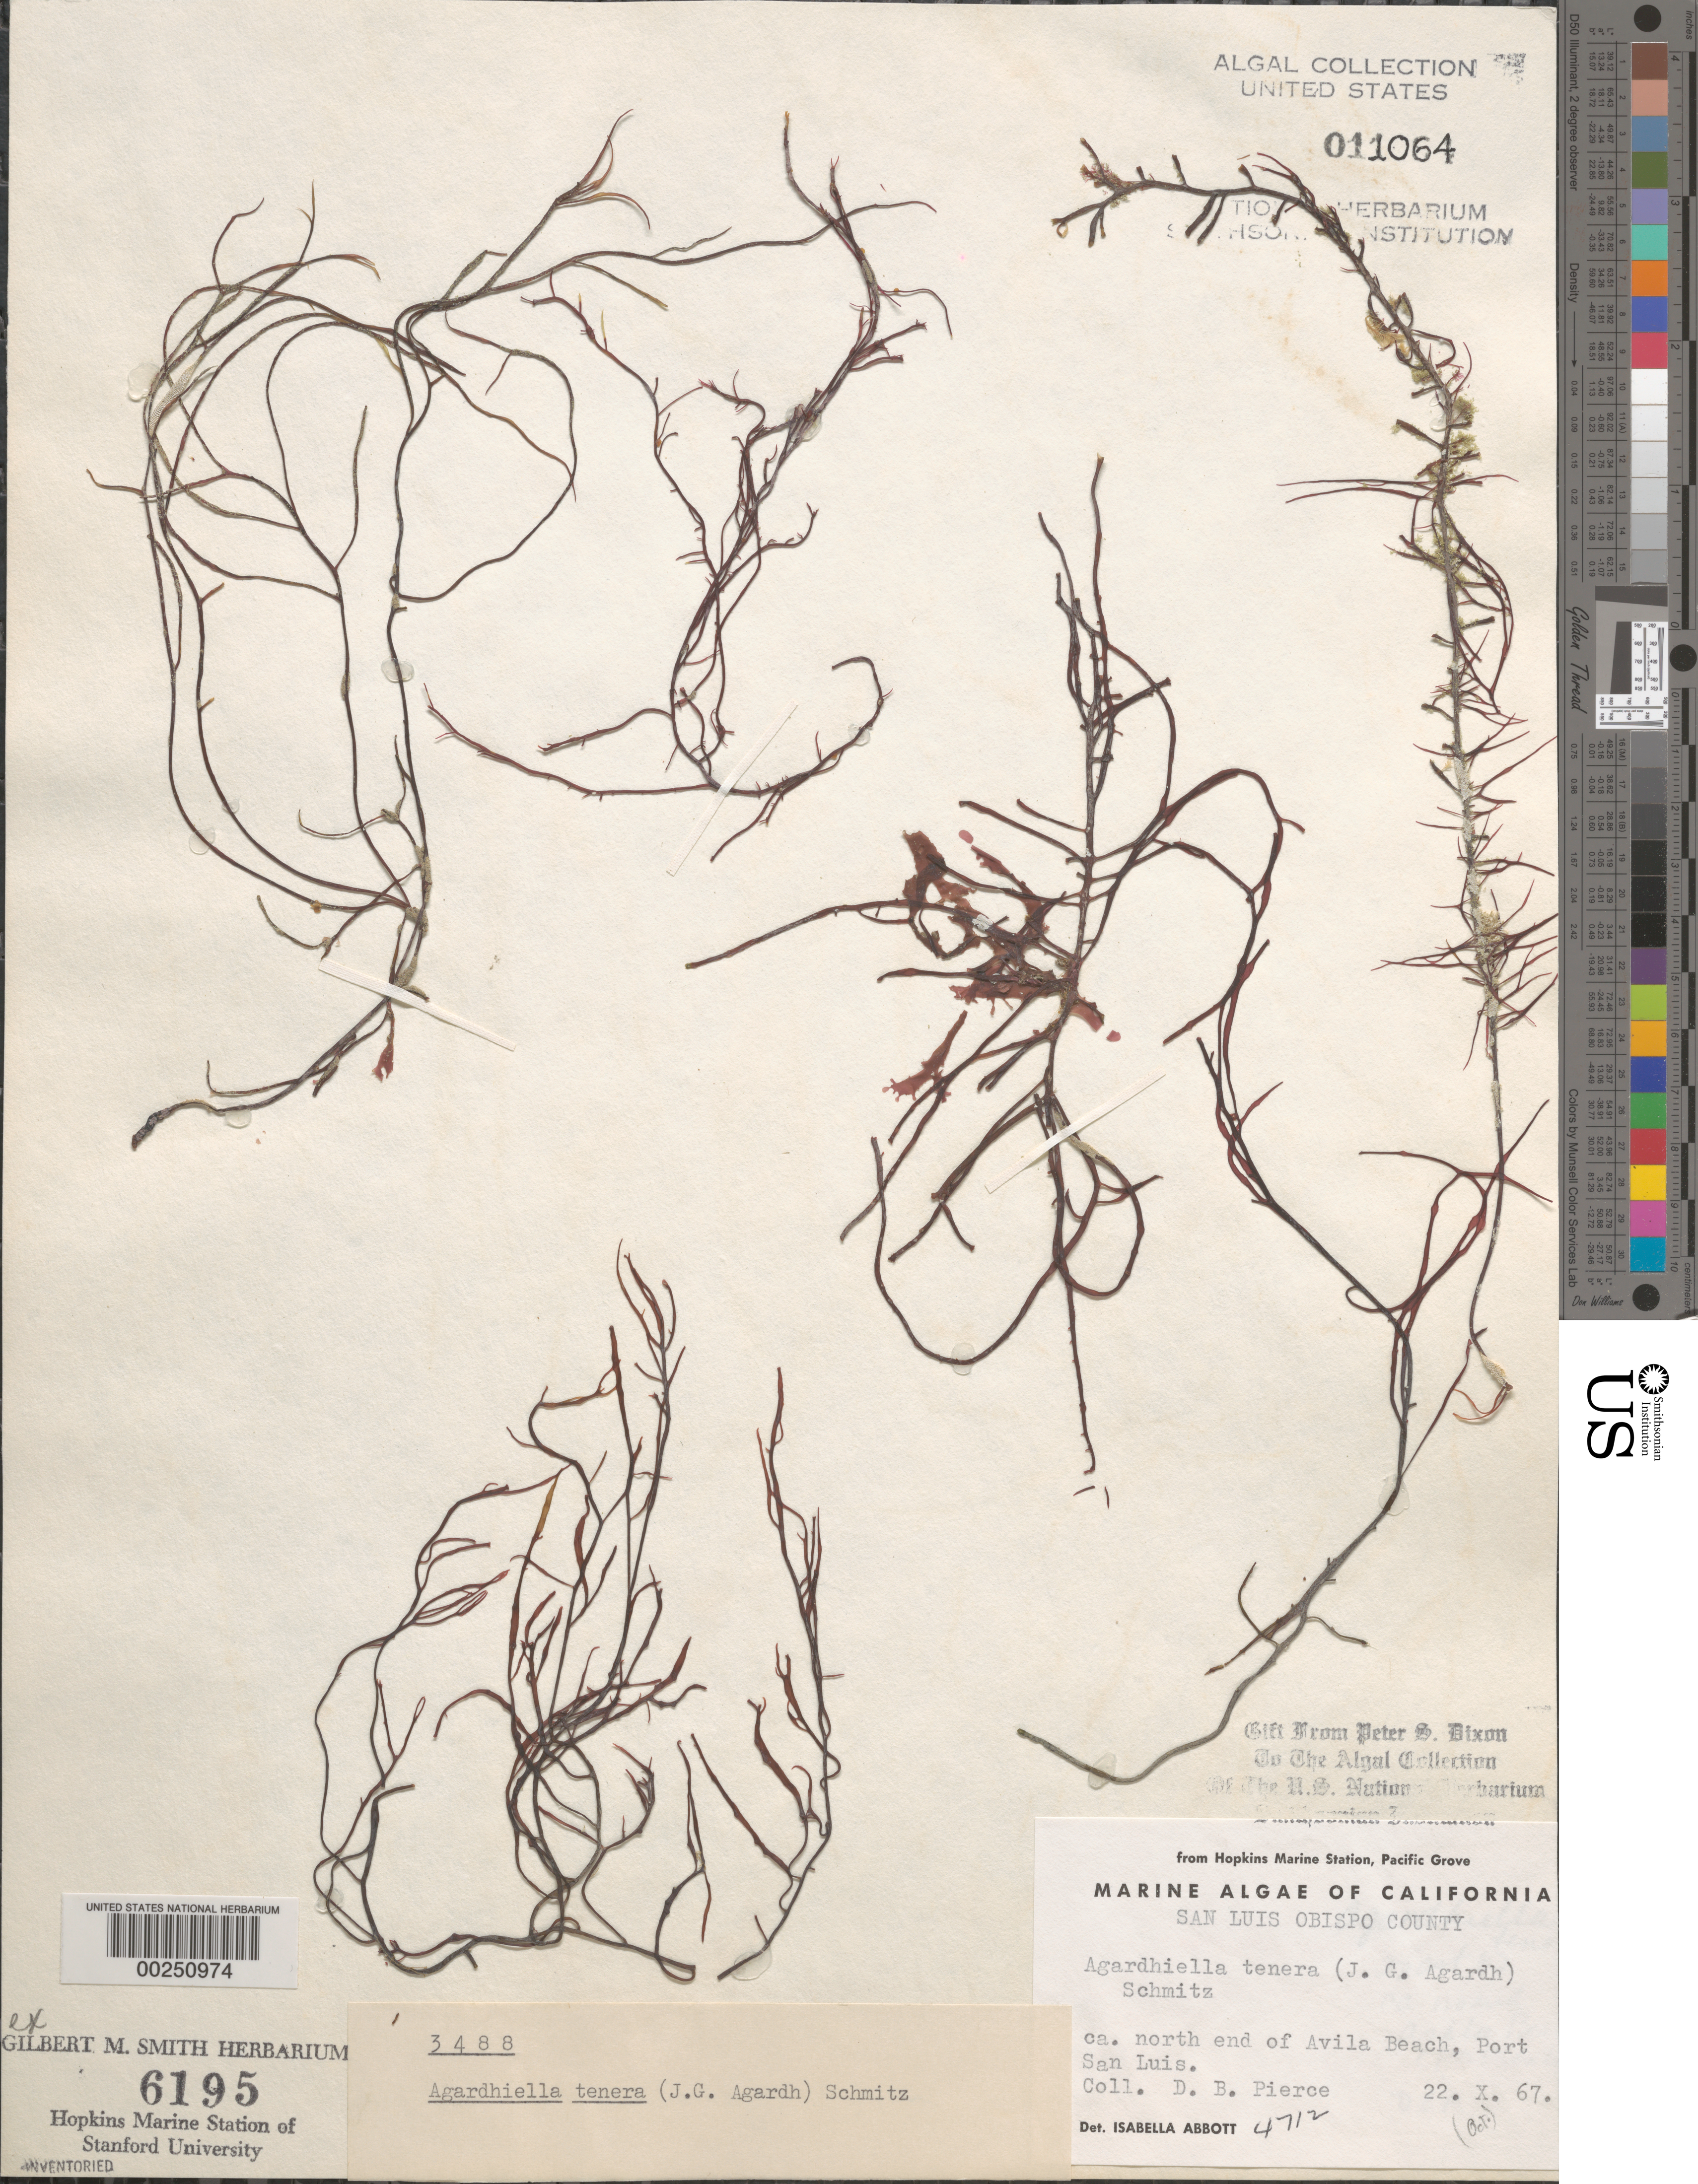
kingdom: Plantae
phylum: Rhodophyta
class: Florideophyceae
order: Gigartinales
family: Solieriaceae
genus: Agardhiella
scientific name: Agardhiella tenera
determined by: Abbott, Isabella A.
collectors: D. Pierce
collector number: IAA 4712 & PSD 3488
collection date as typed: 22 Oct 1967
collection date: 1967-10-22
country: United States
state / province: California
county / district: San Luis Obispo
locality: Avila Beach, Port San Luis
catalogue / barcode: US 11064